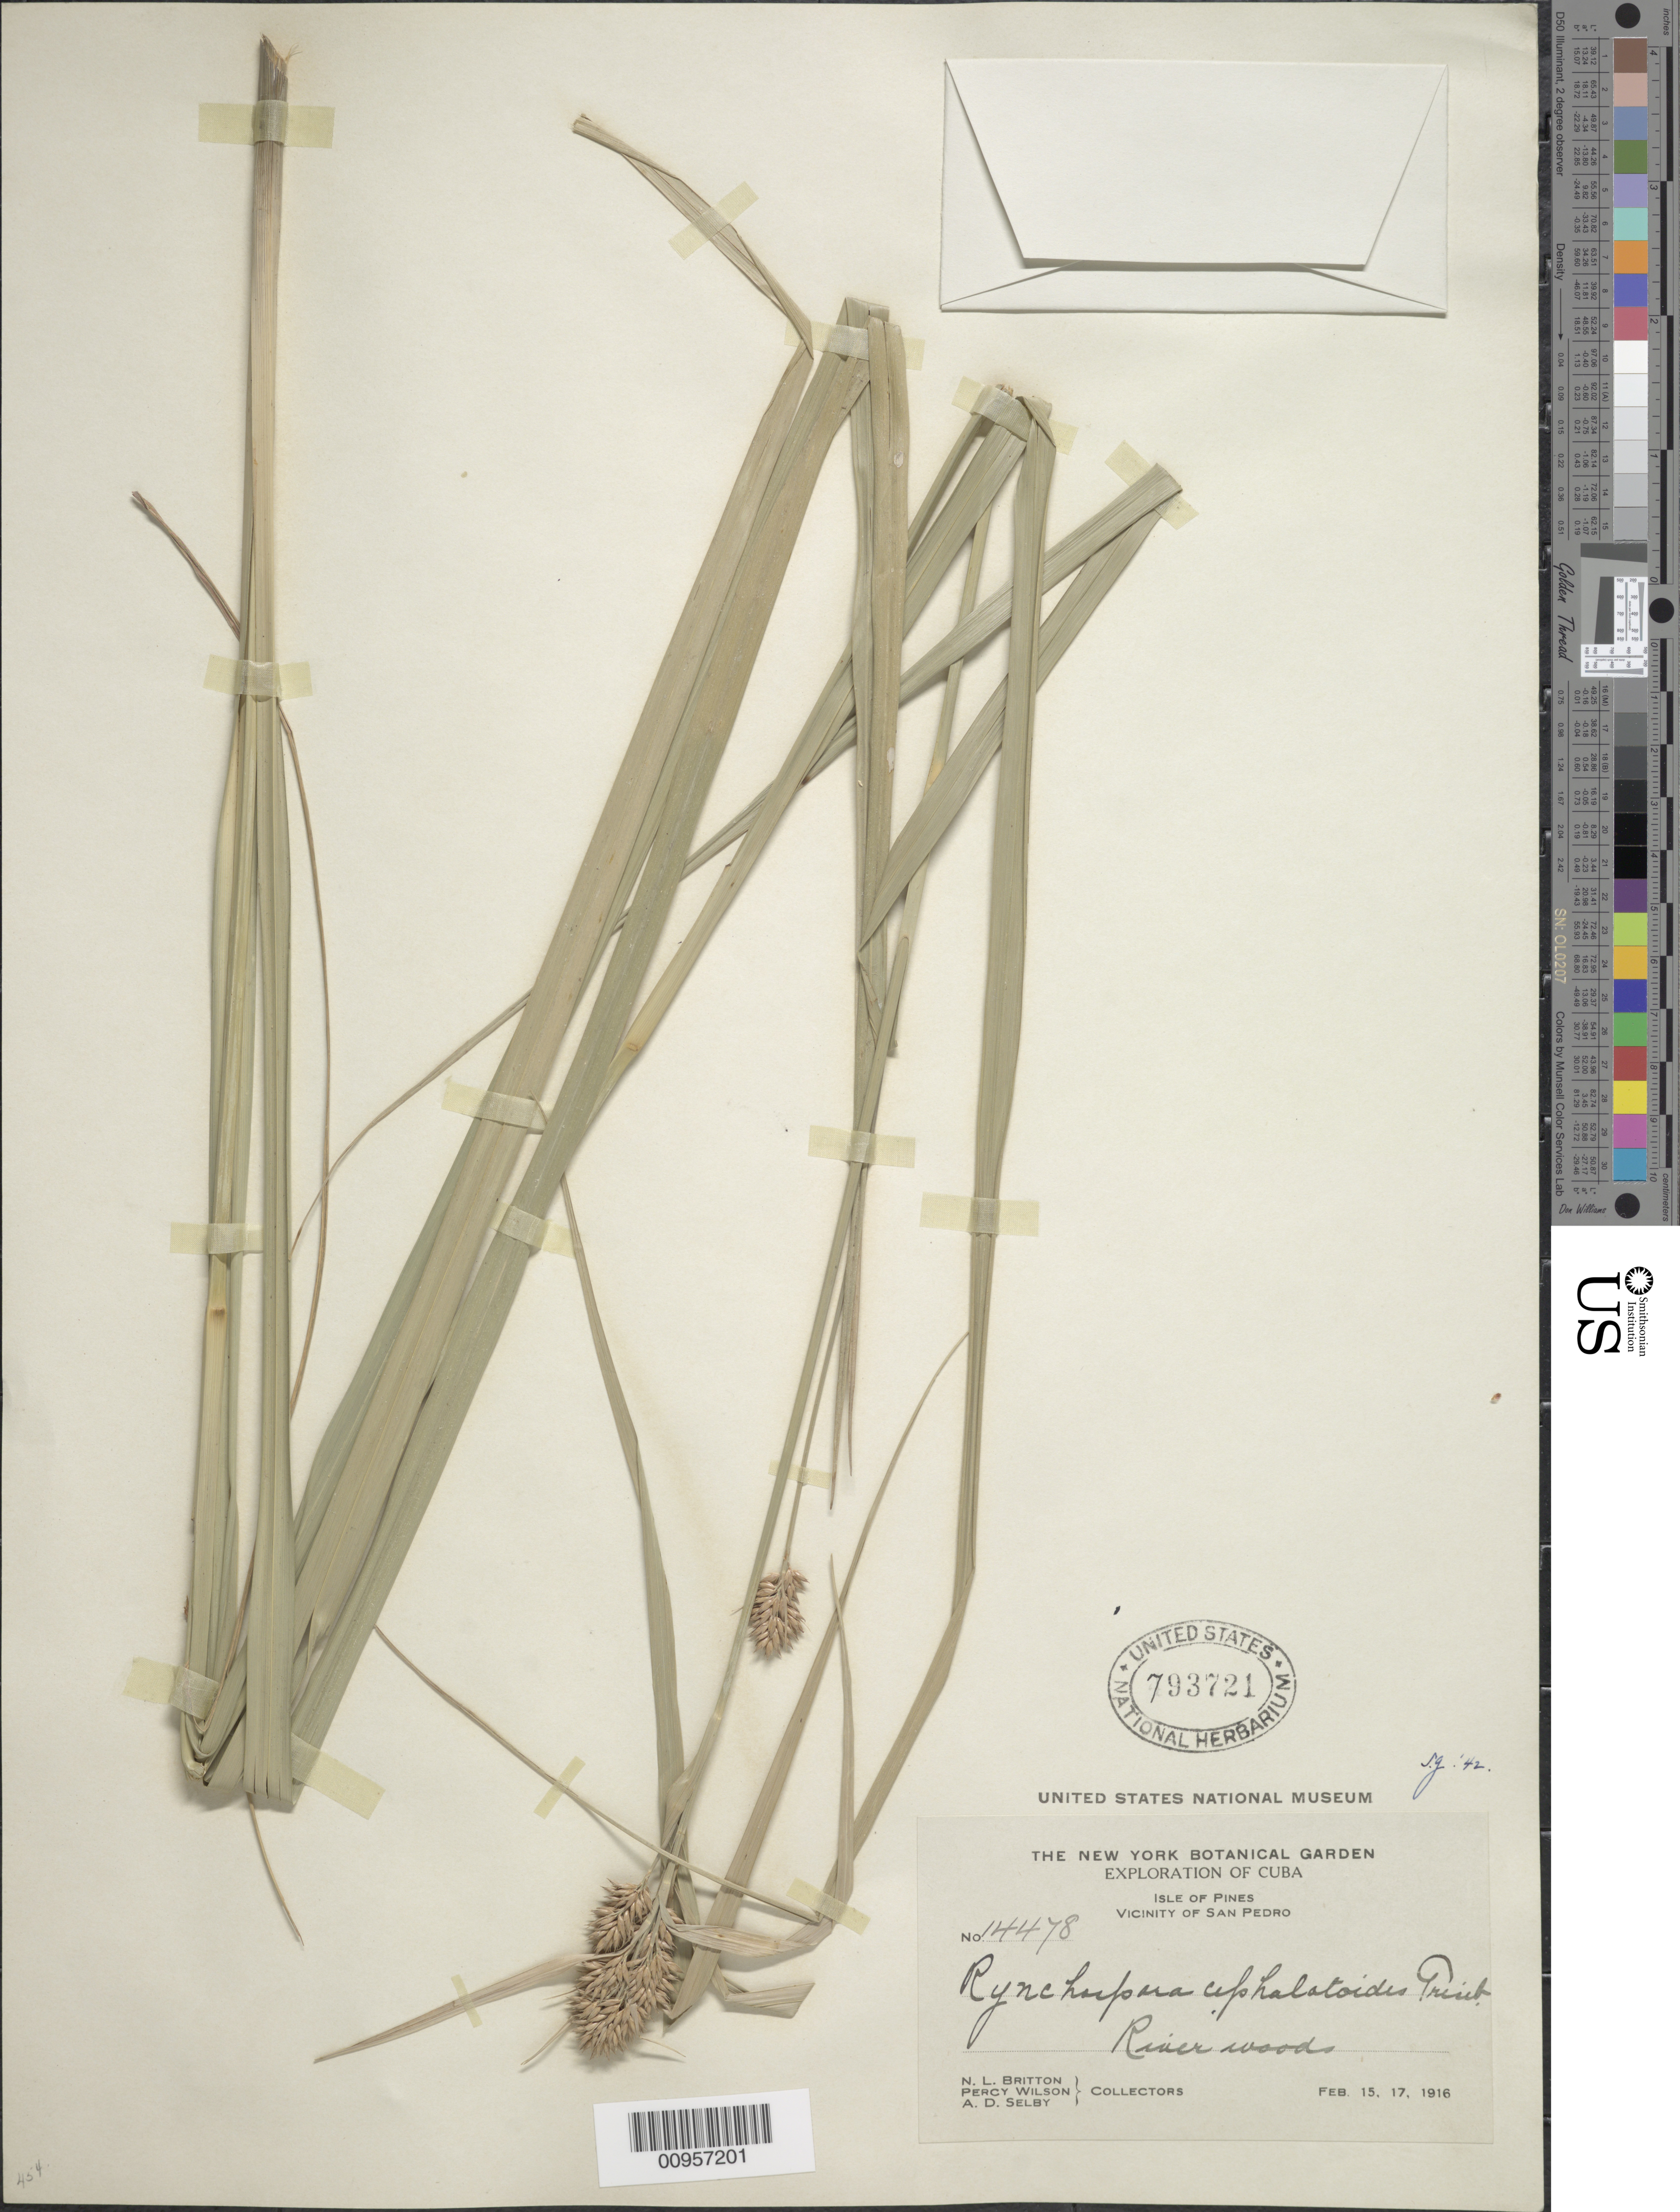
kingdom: Plantae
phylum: Tracheophyta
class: Liliopsida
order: Poales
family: Cyperaceae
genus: Rhynchospora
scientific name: Rhynchospora cephalotoides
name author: Griseb.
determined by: Gale, S.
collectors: N. Britton, P. Wilson & A. Selby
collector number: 14478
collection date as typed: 15 Feb 1916 to 17 Feb 1916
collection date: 1916-02-15/1916-02-17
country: Cuba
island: Isla de la Juventud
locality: Vicinity of San Pedro, river woods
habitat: River woods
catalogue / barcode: US 793721